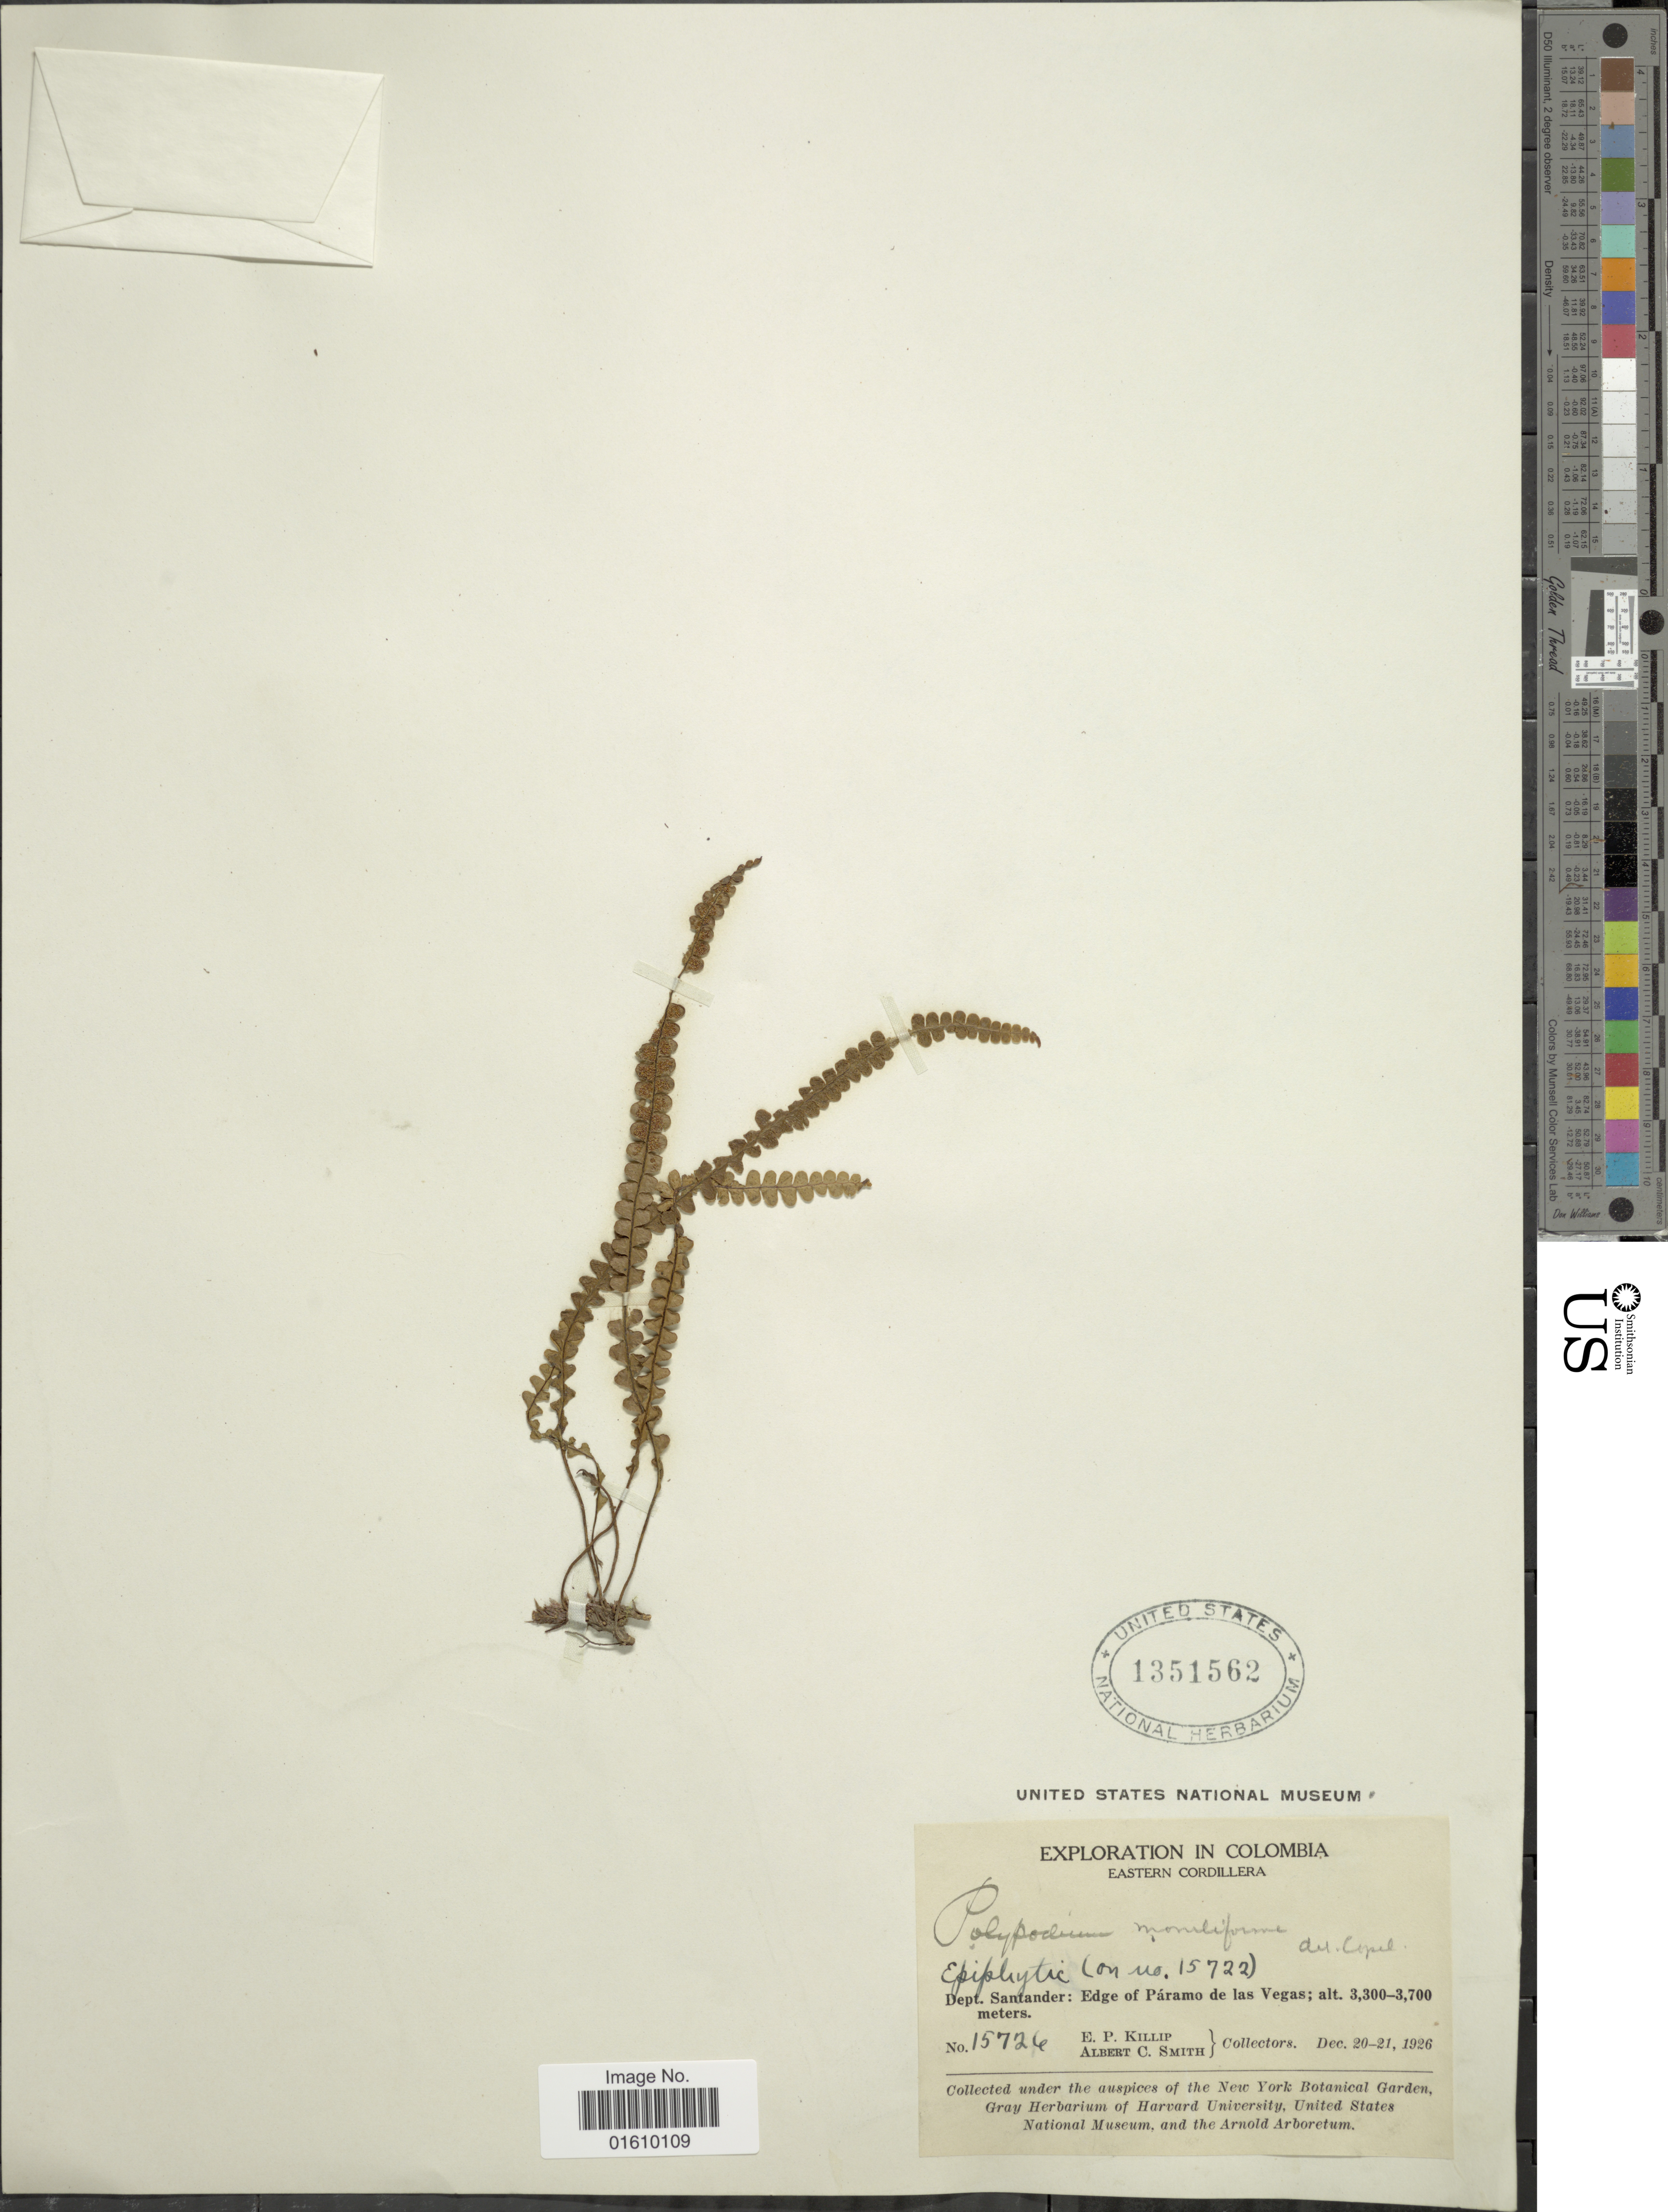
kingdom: Plantae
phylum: Tracheophyta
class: Polypodiopsida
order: Polypodiales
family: Polypodiaceae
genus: Melpomene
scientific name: Melpomene moniliformis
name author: (Lag. ex Sw.) A.R. Sm. & R.C. Moran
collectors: E. P. Killip & A. C. Smith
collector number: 15726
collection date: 1926-12-20/1926-12-21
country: Colombia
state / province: Santander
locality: Eastern Cordillera, Edge of Páramo de las Vegas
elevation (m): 3300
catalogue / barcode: US 1351562